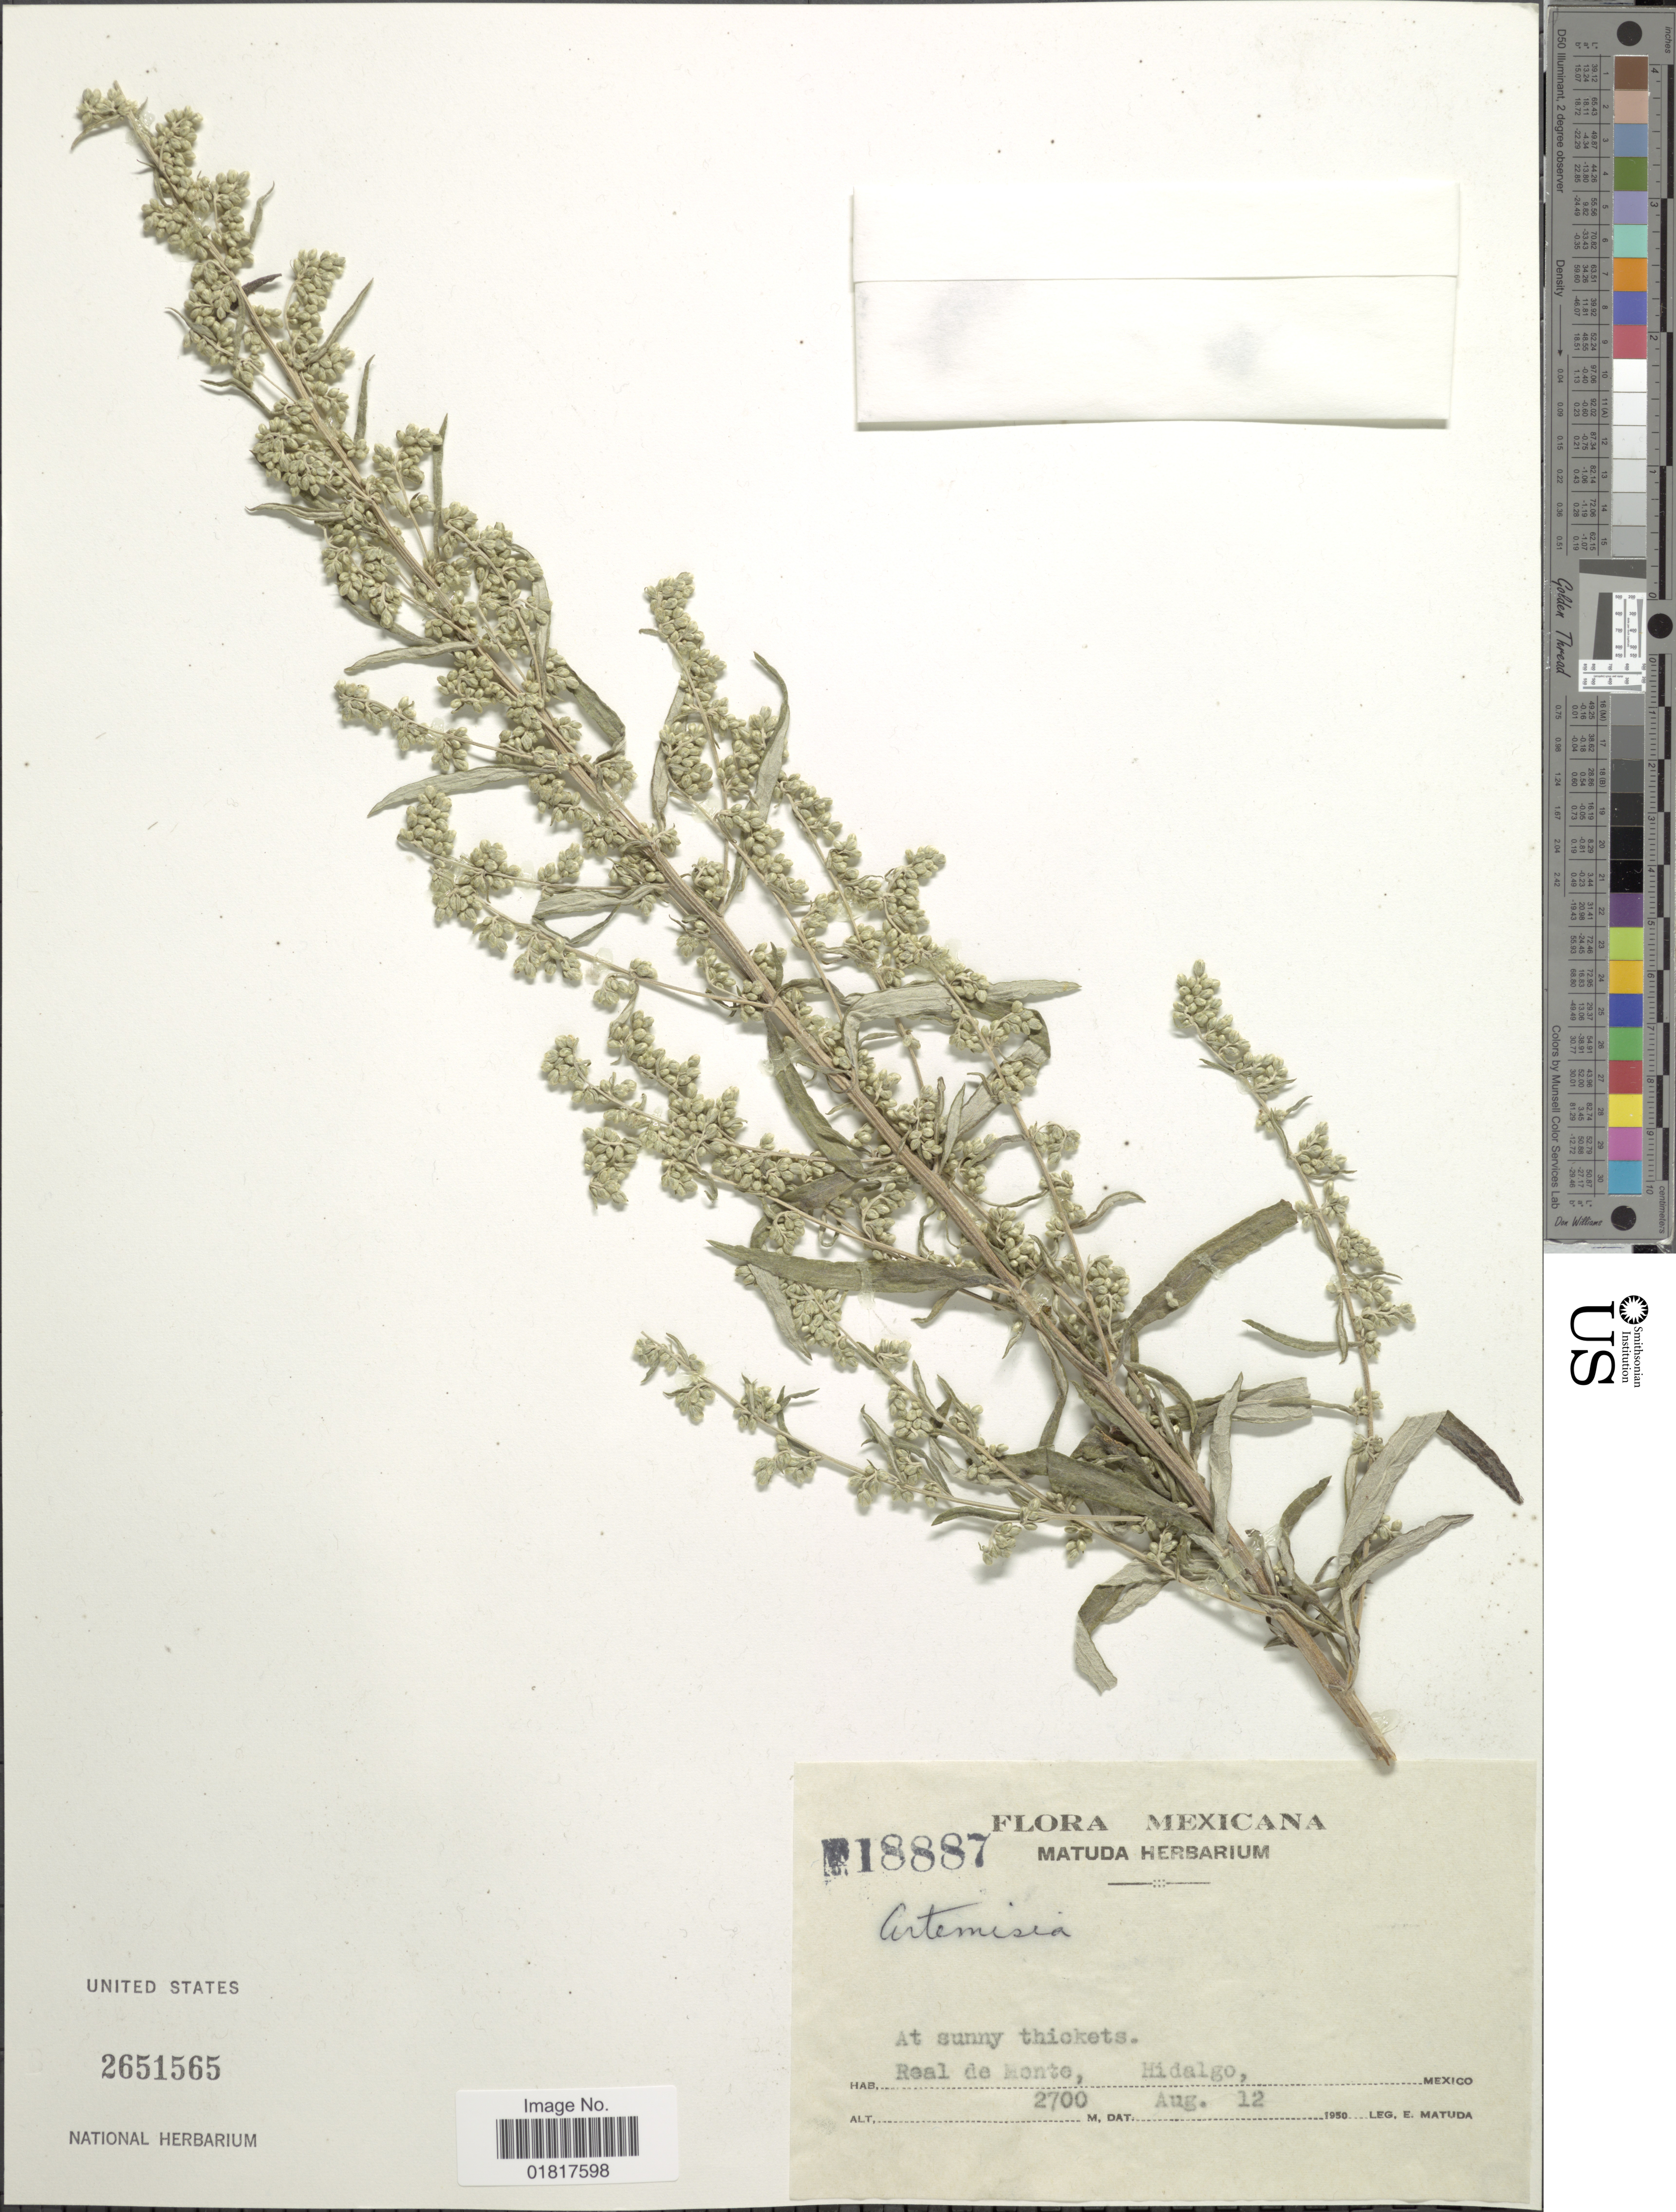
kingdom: Plantae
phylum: Tracheophyta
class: Magnoliopsida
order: Asterales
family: Asteraceae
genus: Artemisia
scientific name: Artemisia sp.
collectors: E. Matuda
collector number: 18887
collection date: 1950-08-12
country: Mexico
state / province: Hidalgo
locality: At sunny thickets, Real de Monte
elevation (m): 2700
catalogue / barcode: US 2651565